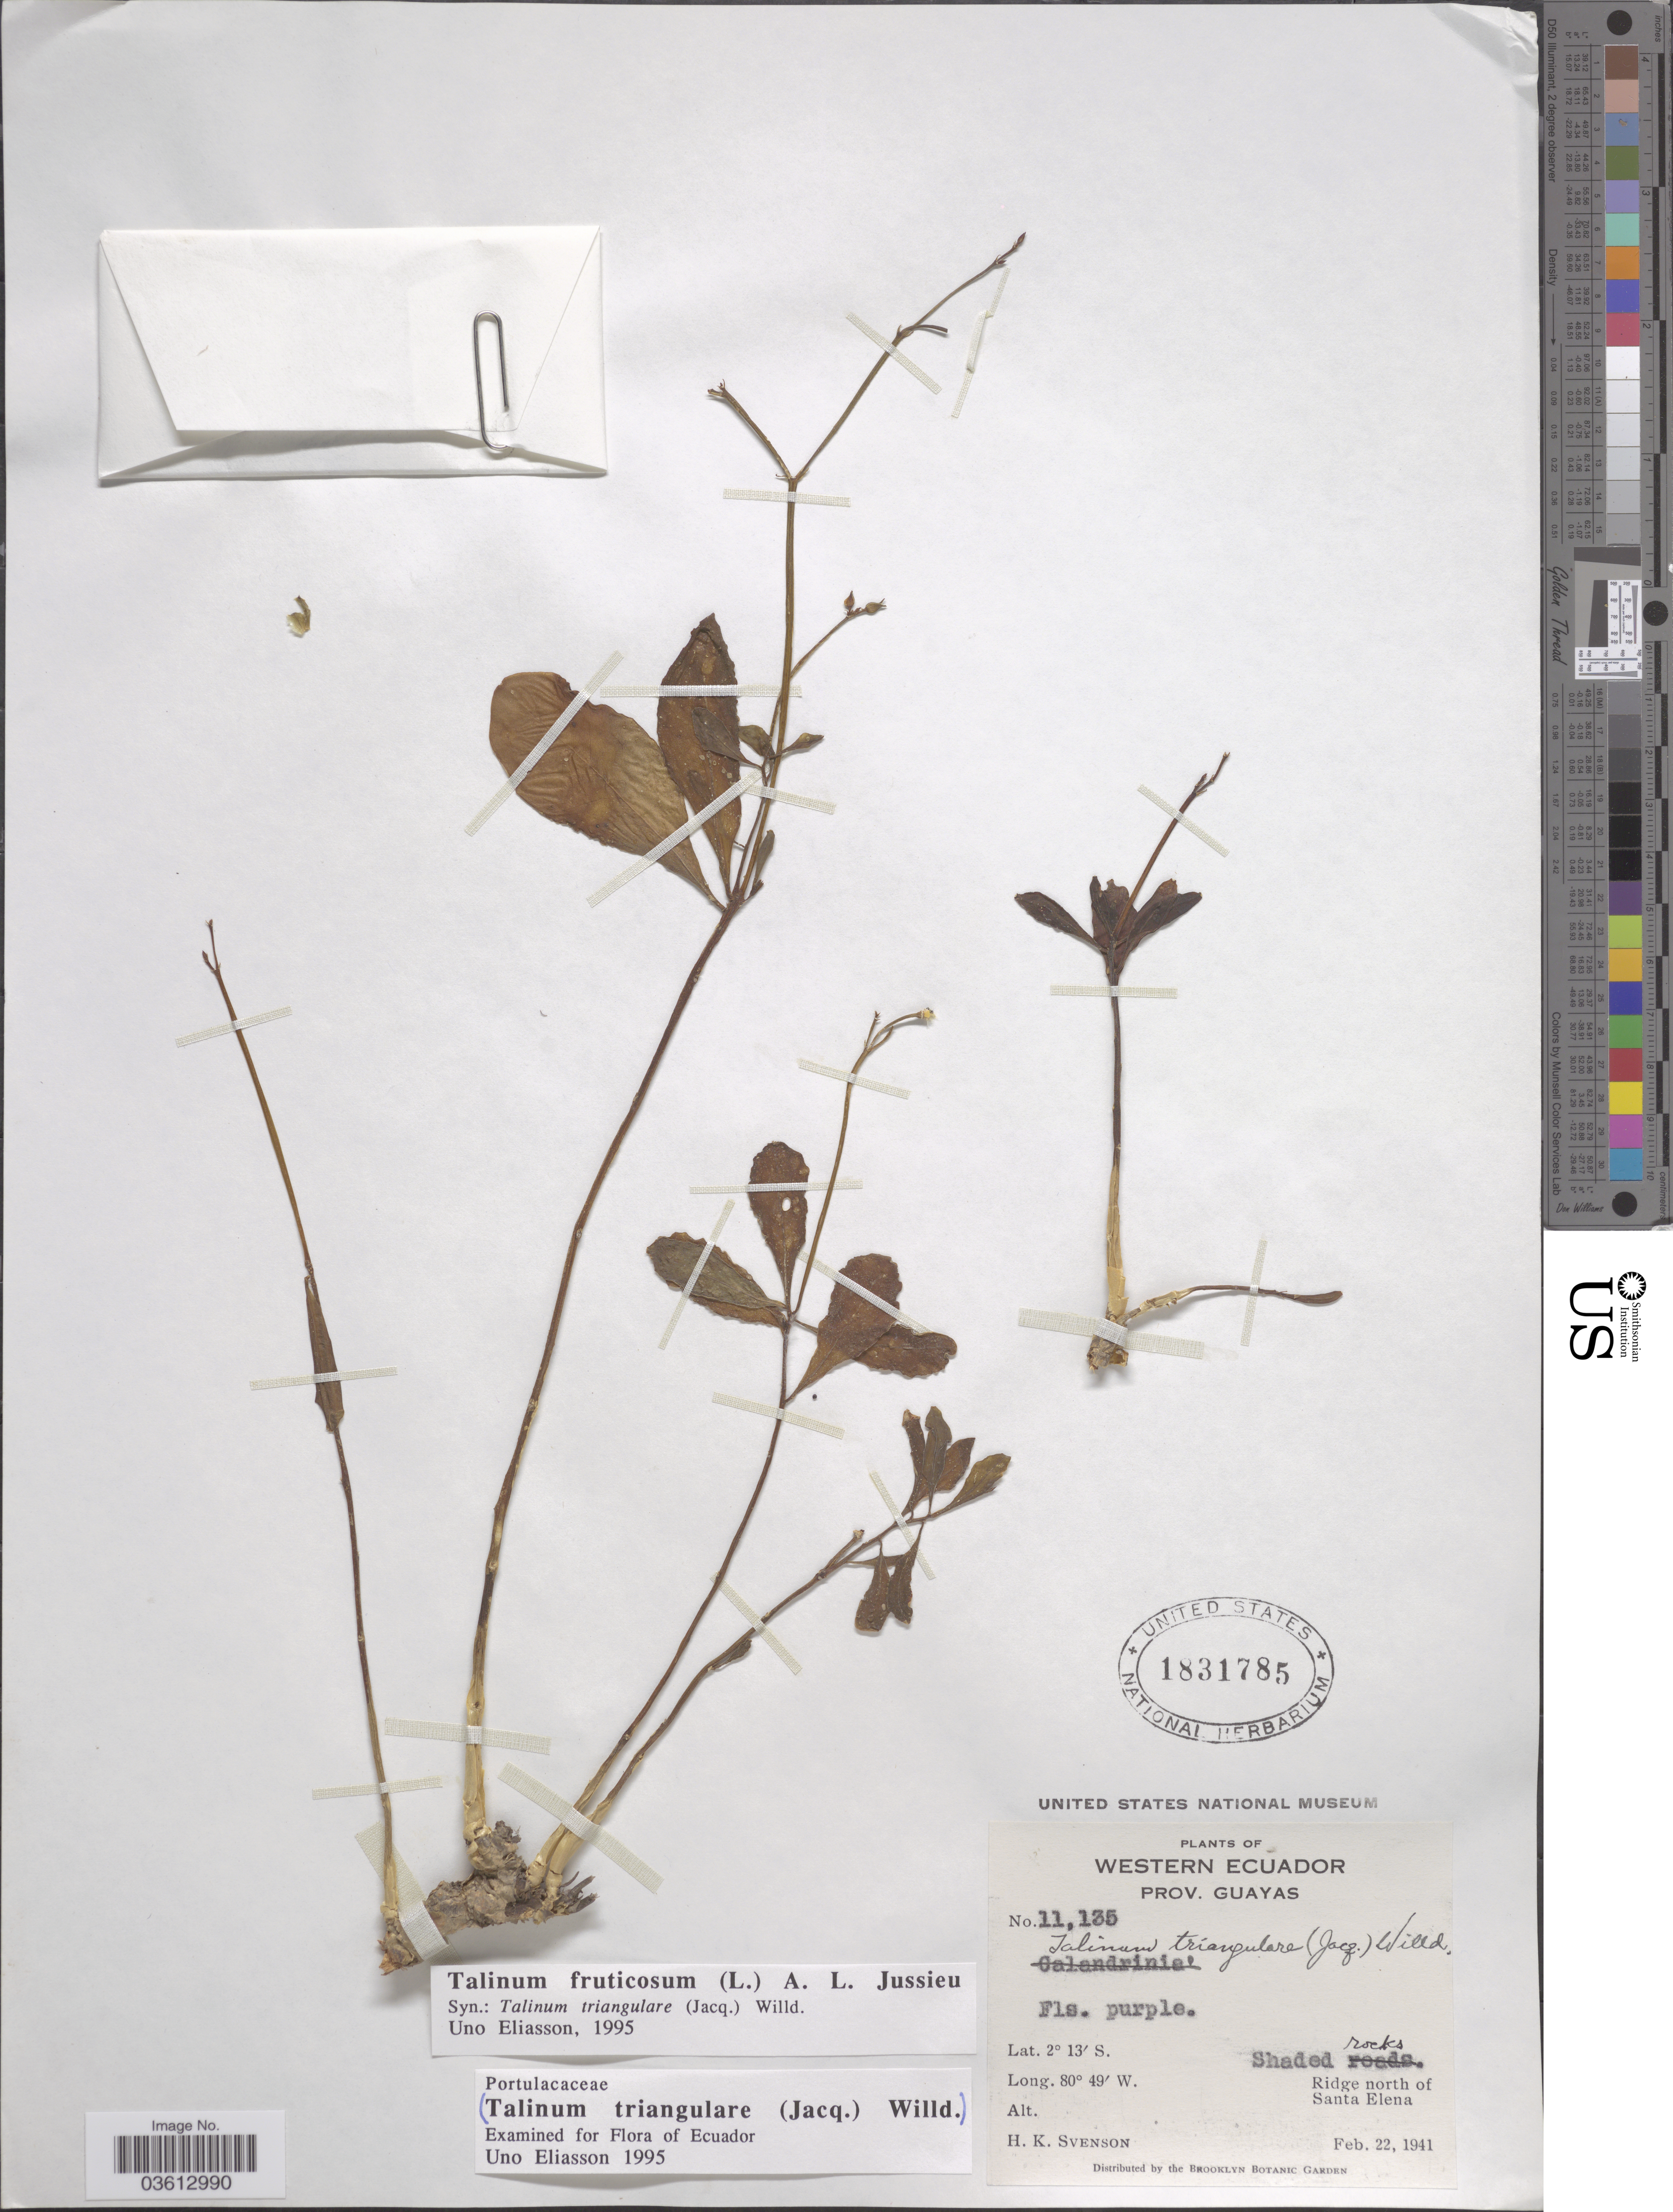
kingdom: Plantae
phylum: Tracheophyta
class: Magnoliopsida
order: Caryophyllales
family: Talinaceae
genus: Talinum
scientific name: Talinum fruticosum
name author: (L.) Juss.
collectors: H. K. Svenson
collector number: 11135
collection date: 1941-02-22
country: Ecuador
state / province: Guayas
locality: Western Ecuador. Ridge north of Santa Elena.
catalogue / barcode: US 1831785